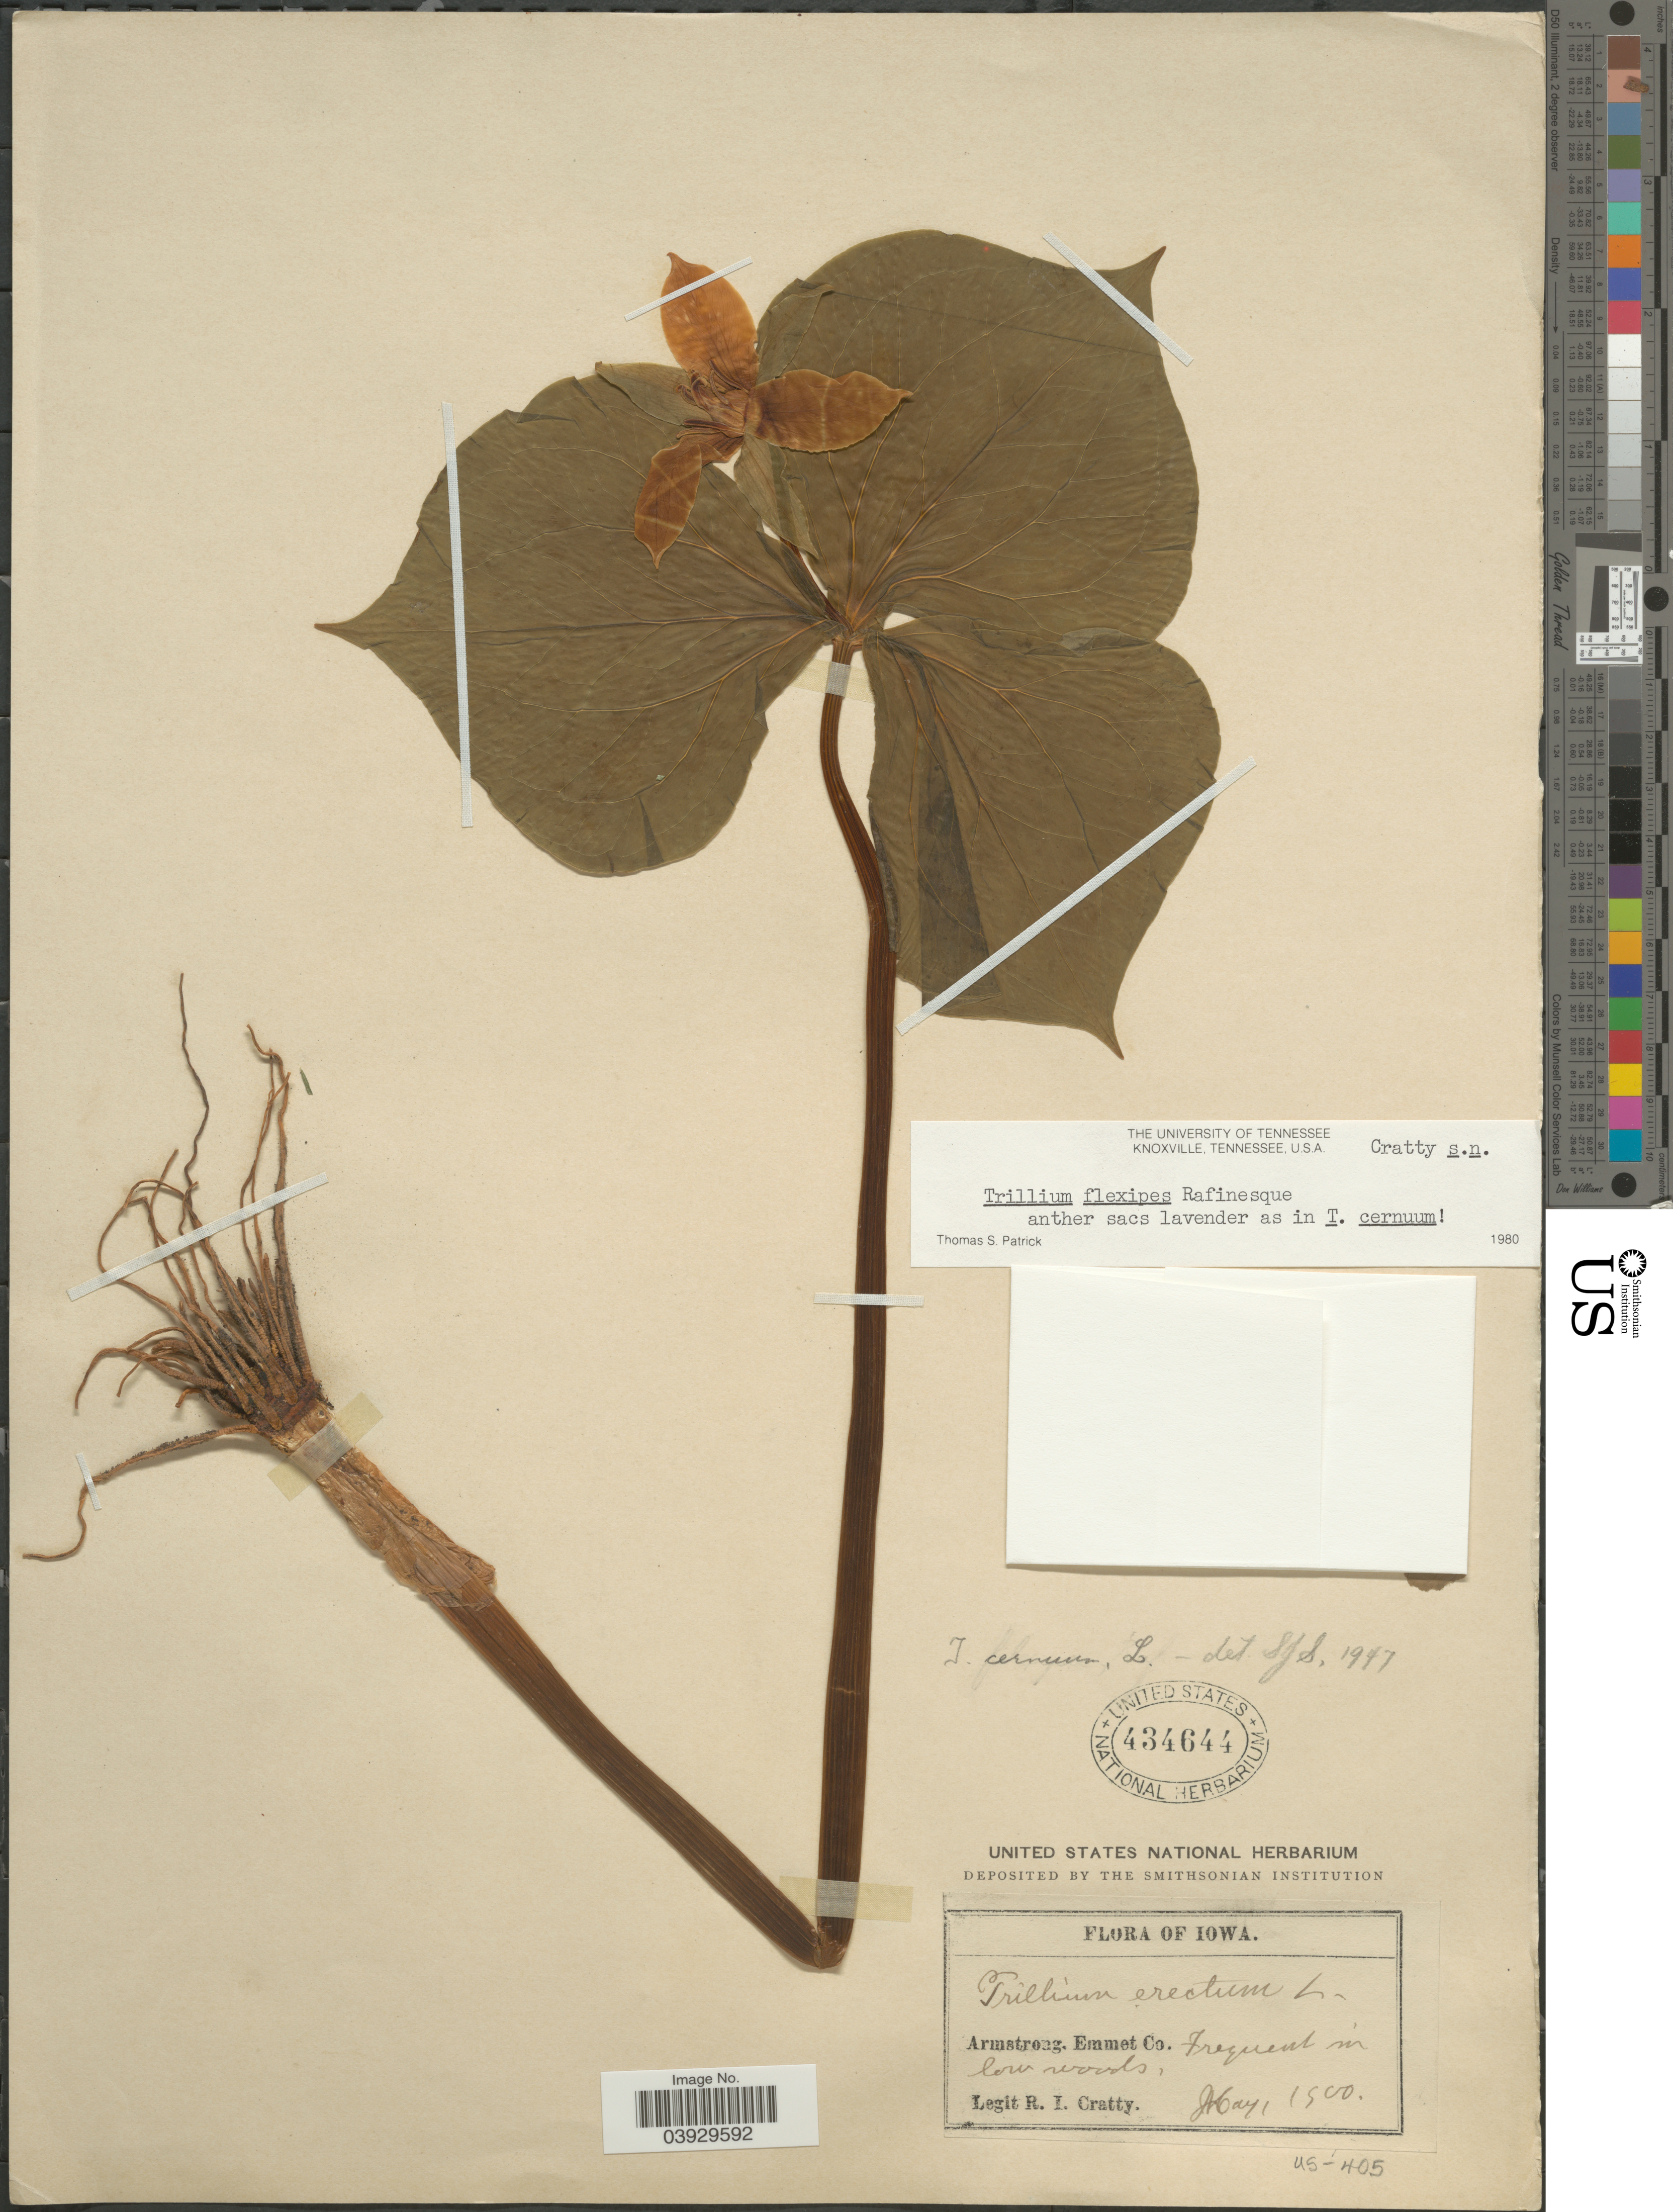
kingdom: Plantae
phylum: Tracheophyta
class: Liliopsida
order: Liliales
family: Melanthiaceae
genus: Trillium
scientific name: Trillium flexipes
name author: Raf.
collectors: R. Cratty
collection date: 1900-05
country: United States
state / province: Iowa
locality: Armstrong. Emmet Co.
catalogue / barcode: US 434644